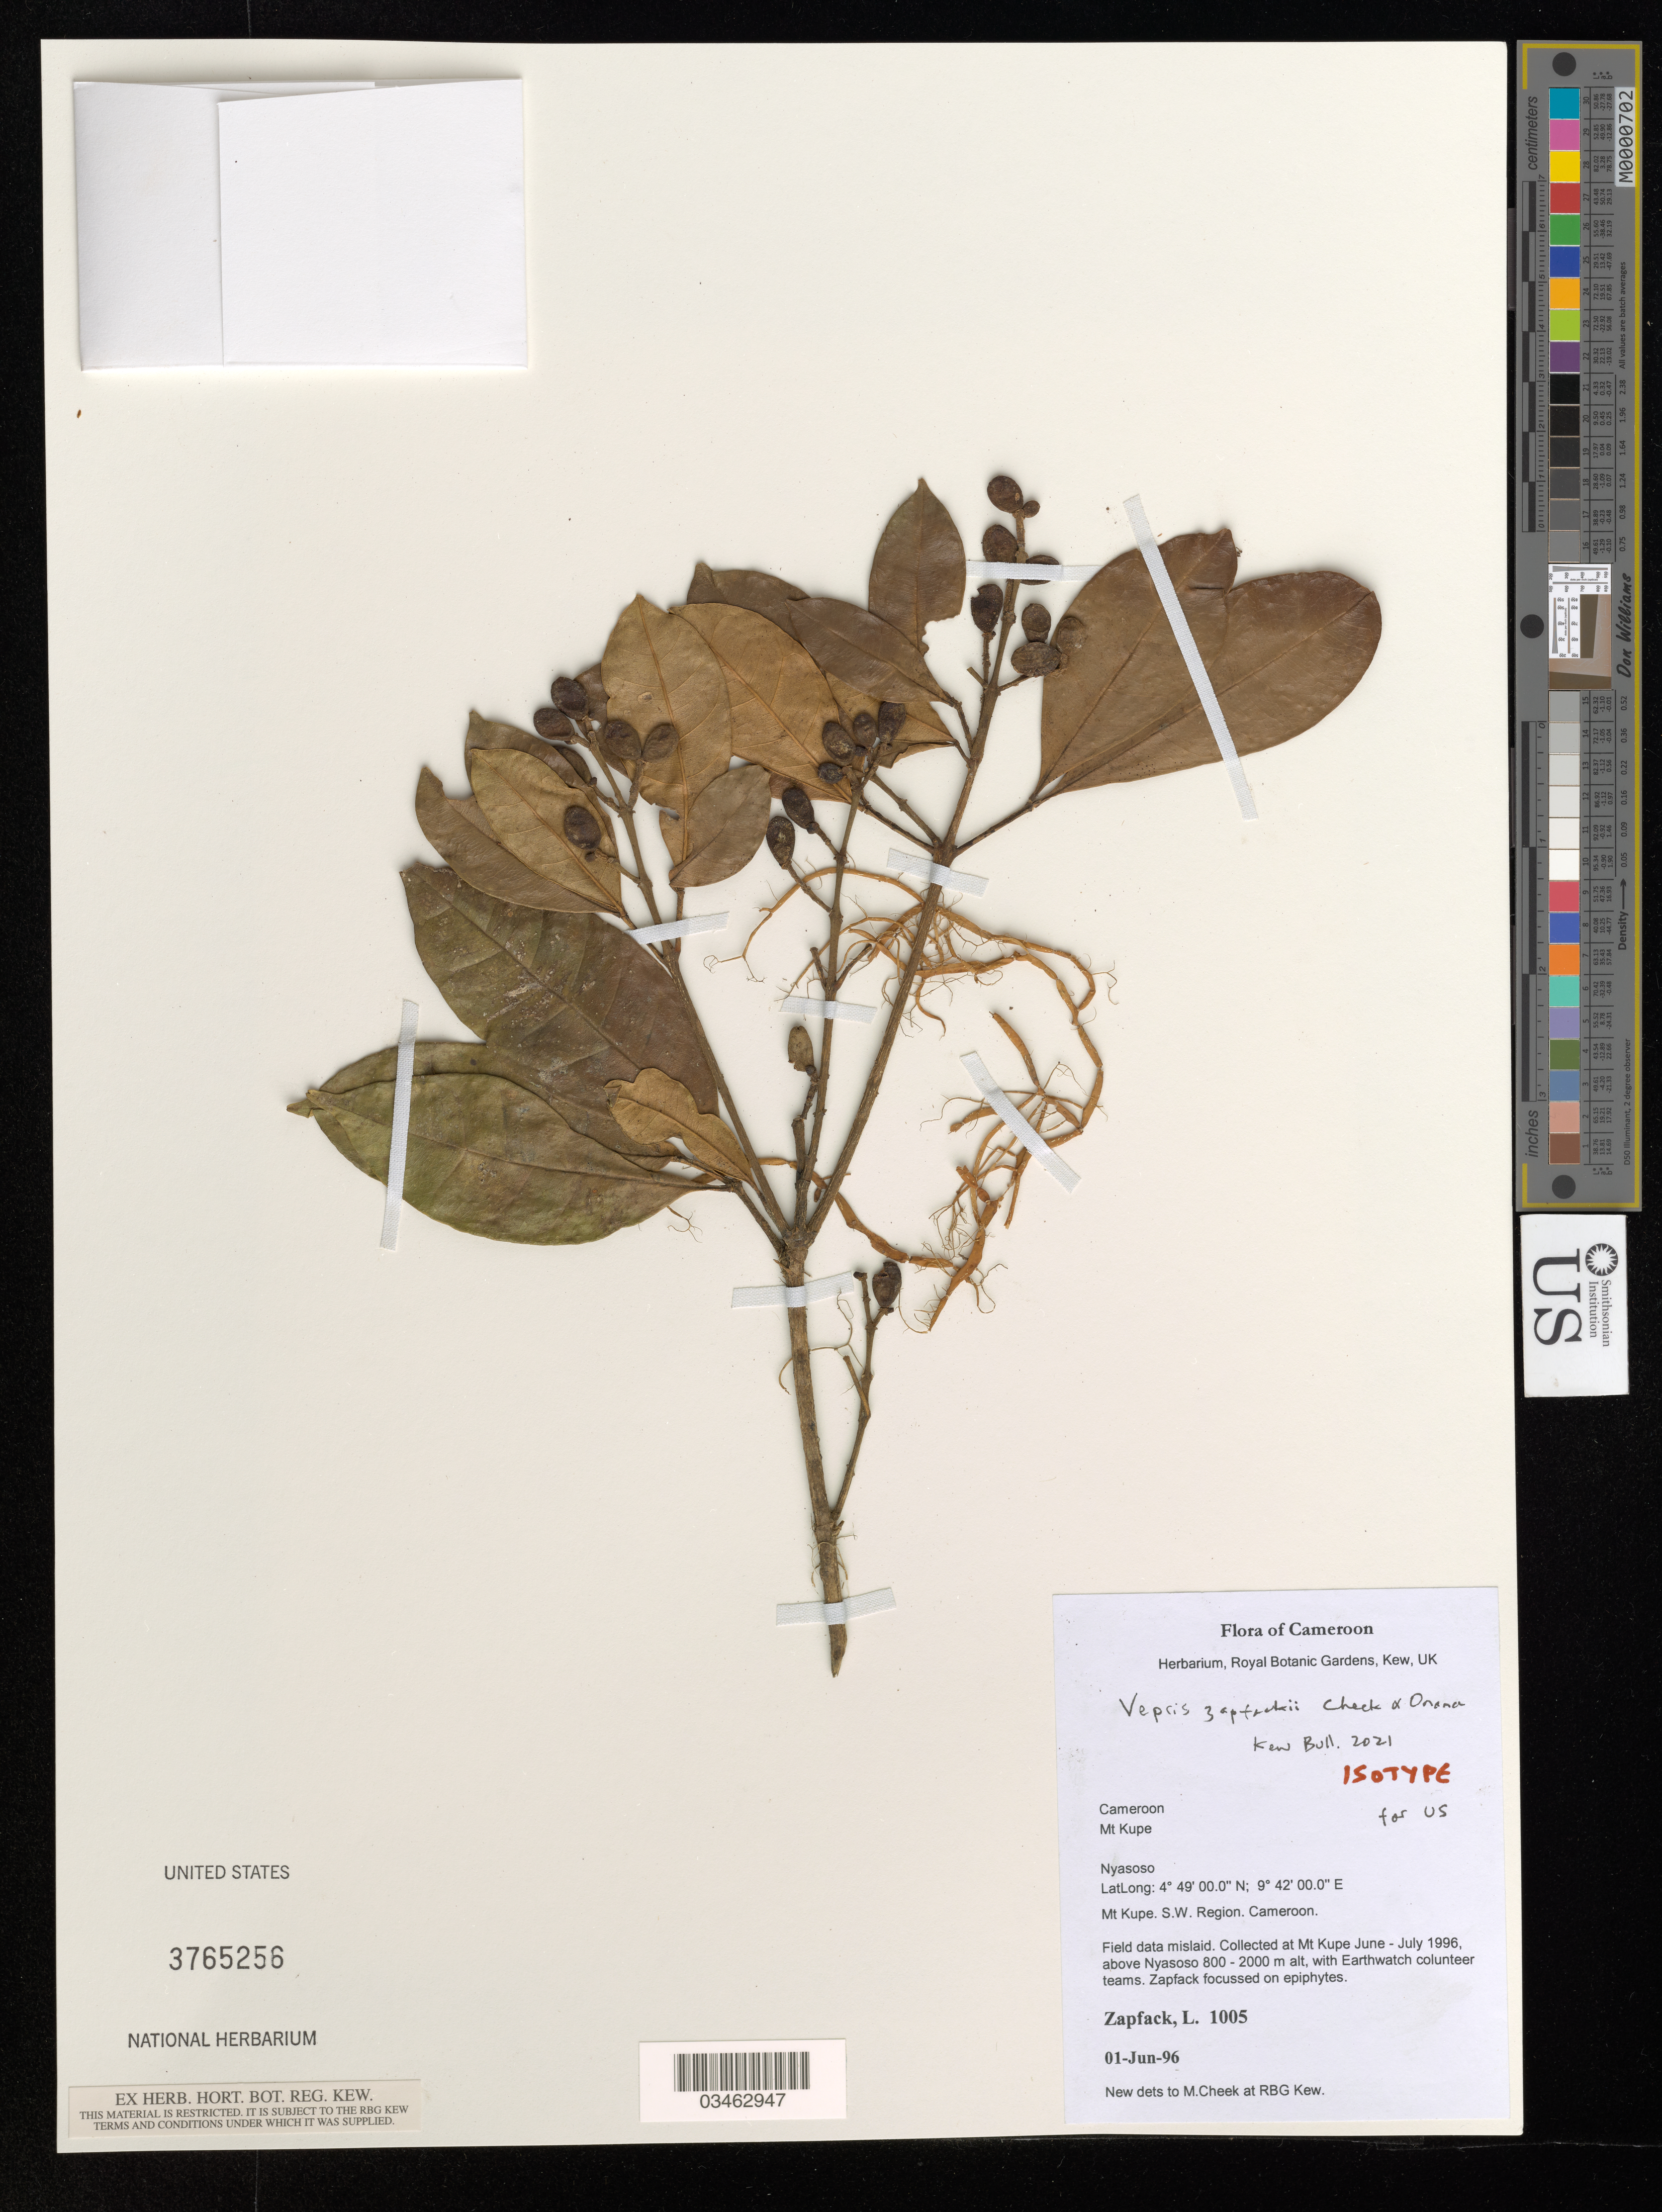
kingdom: Plantae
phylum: Tracheophyta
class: Magnoliopsida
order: Sapindales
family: Rutaceae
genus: Vepris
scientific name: Vepris zapfackii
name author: Cheek & Onana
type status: Isotype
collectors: L. Zapfack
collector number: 1005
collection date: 1996-06-01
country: Cameroon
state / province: Sud-Ouest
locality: Mt. Kupe, above Nyasoso.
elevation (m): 800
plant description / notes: Field data mislaid. Collected at Mt. Kupe June-July 1996, above Nyasoso 800-2000 m alt, with Earthwatch colunteer teams. Zapfack focused on epiphytes.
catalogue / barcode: US 3765256